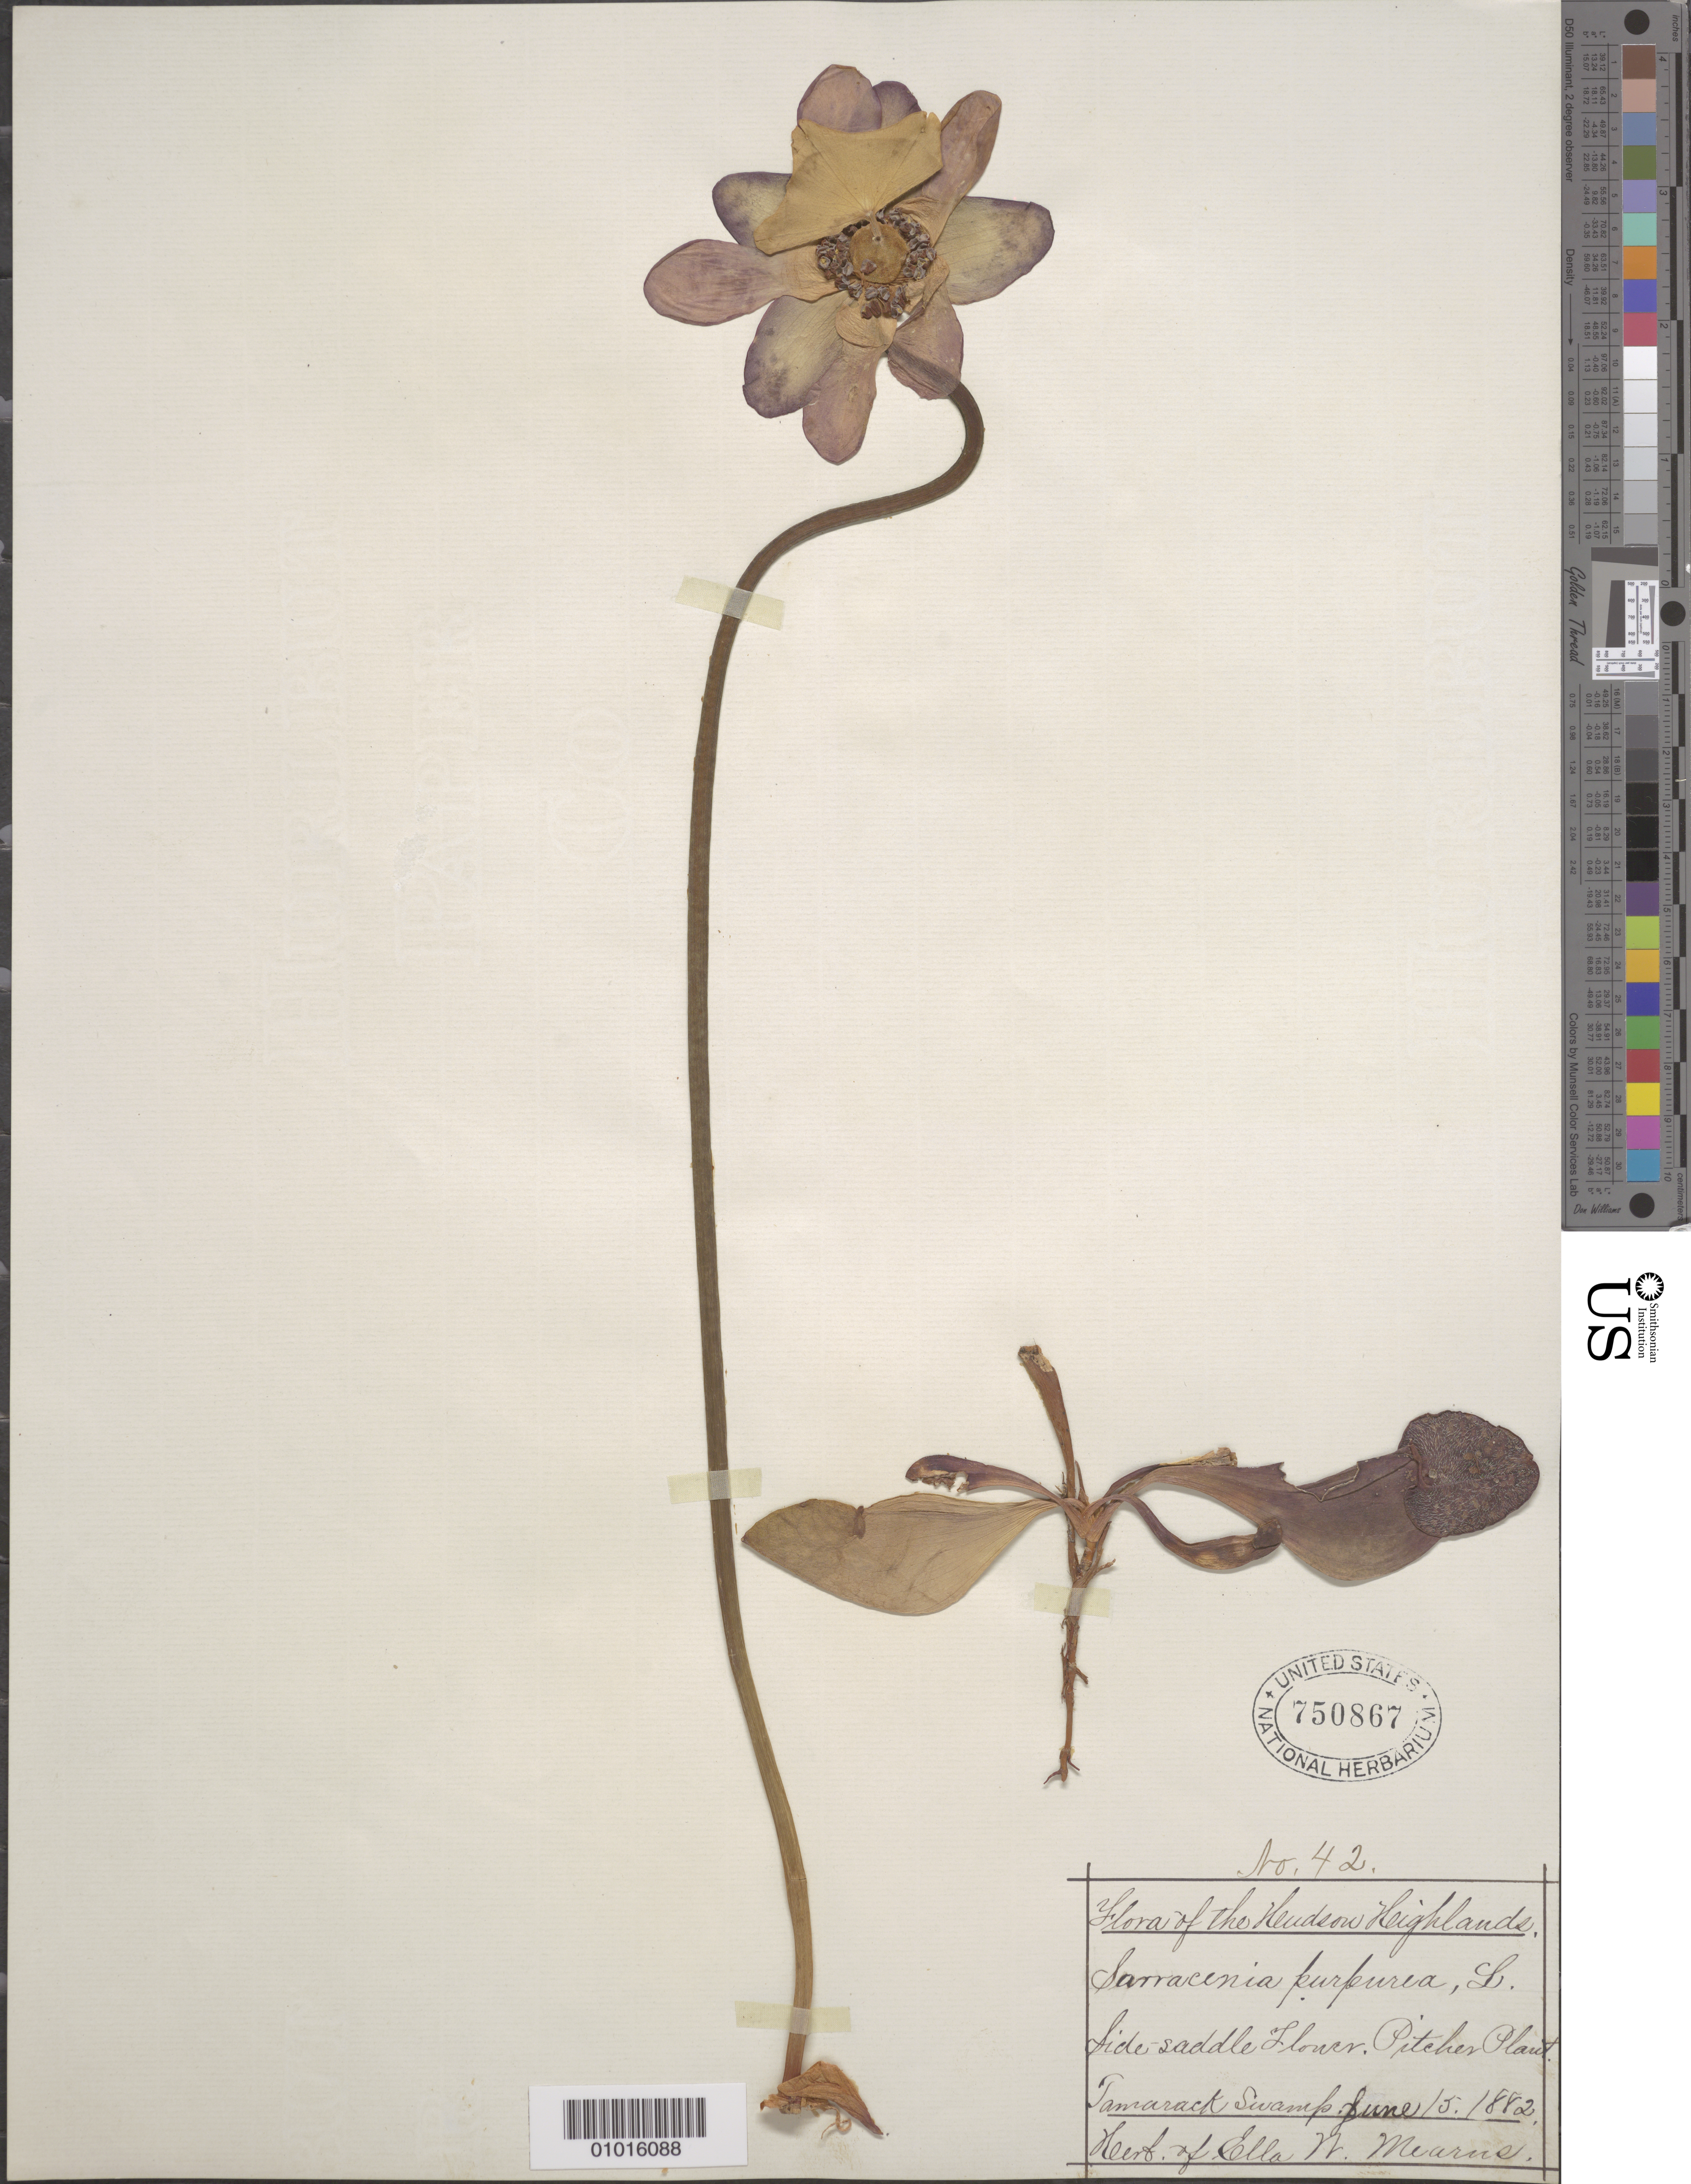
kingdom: Plantae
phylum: Tracheophyta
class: Magnoliopsida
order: Ericales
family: Sarraceniaceae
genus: Sarracenia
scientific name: Sarracenia purpurea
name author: L.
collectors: E. W. Mearns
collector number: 42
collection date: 1882-06-15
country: United States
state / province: New York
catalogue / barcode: US 750867